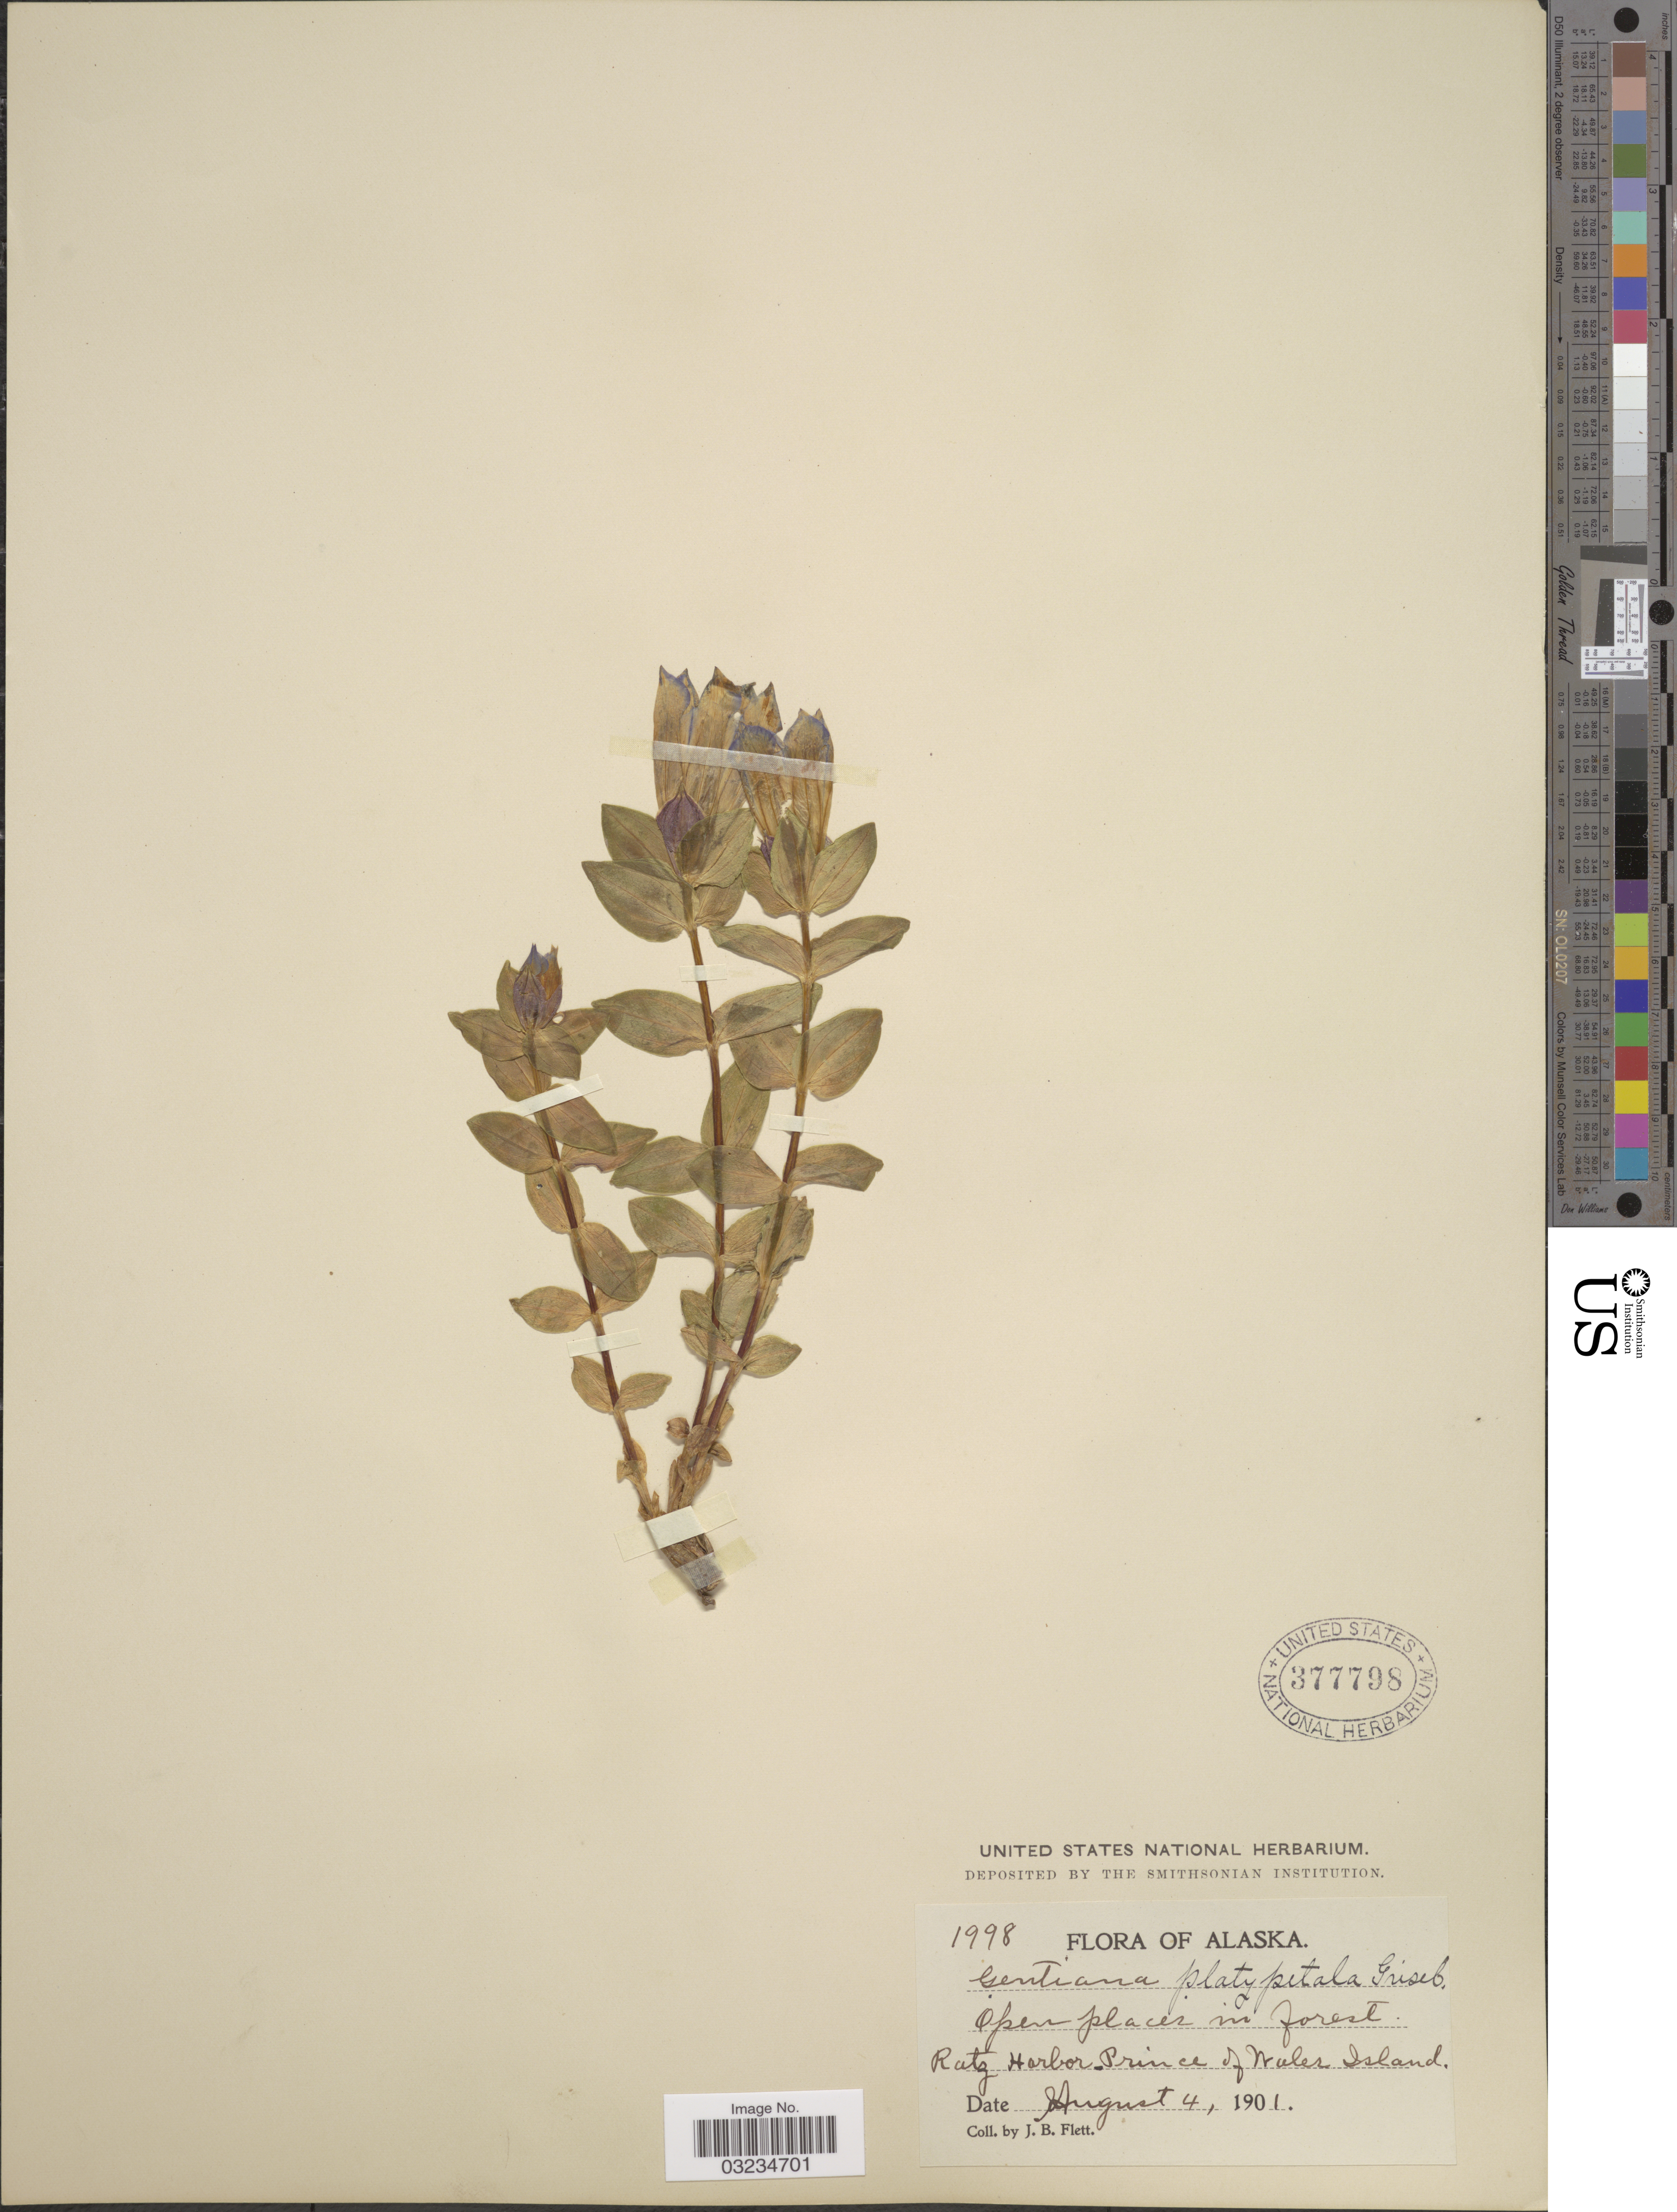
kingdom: Plantae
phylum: Tracheophyta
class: Magnoliopsida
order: Gentianales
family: Gentianaceae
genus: Gentiana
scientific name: Gentiana platypetala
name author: Griseb.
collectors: J. Flett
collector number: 1998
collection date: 1901-08-04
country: United States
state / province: Alaska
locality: Open places in forest. Rutz Harbor. Prince of Wales Island.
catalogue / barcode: US 377798